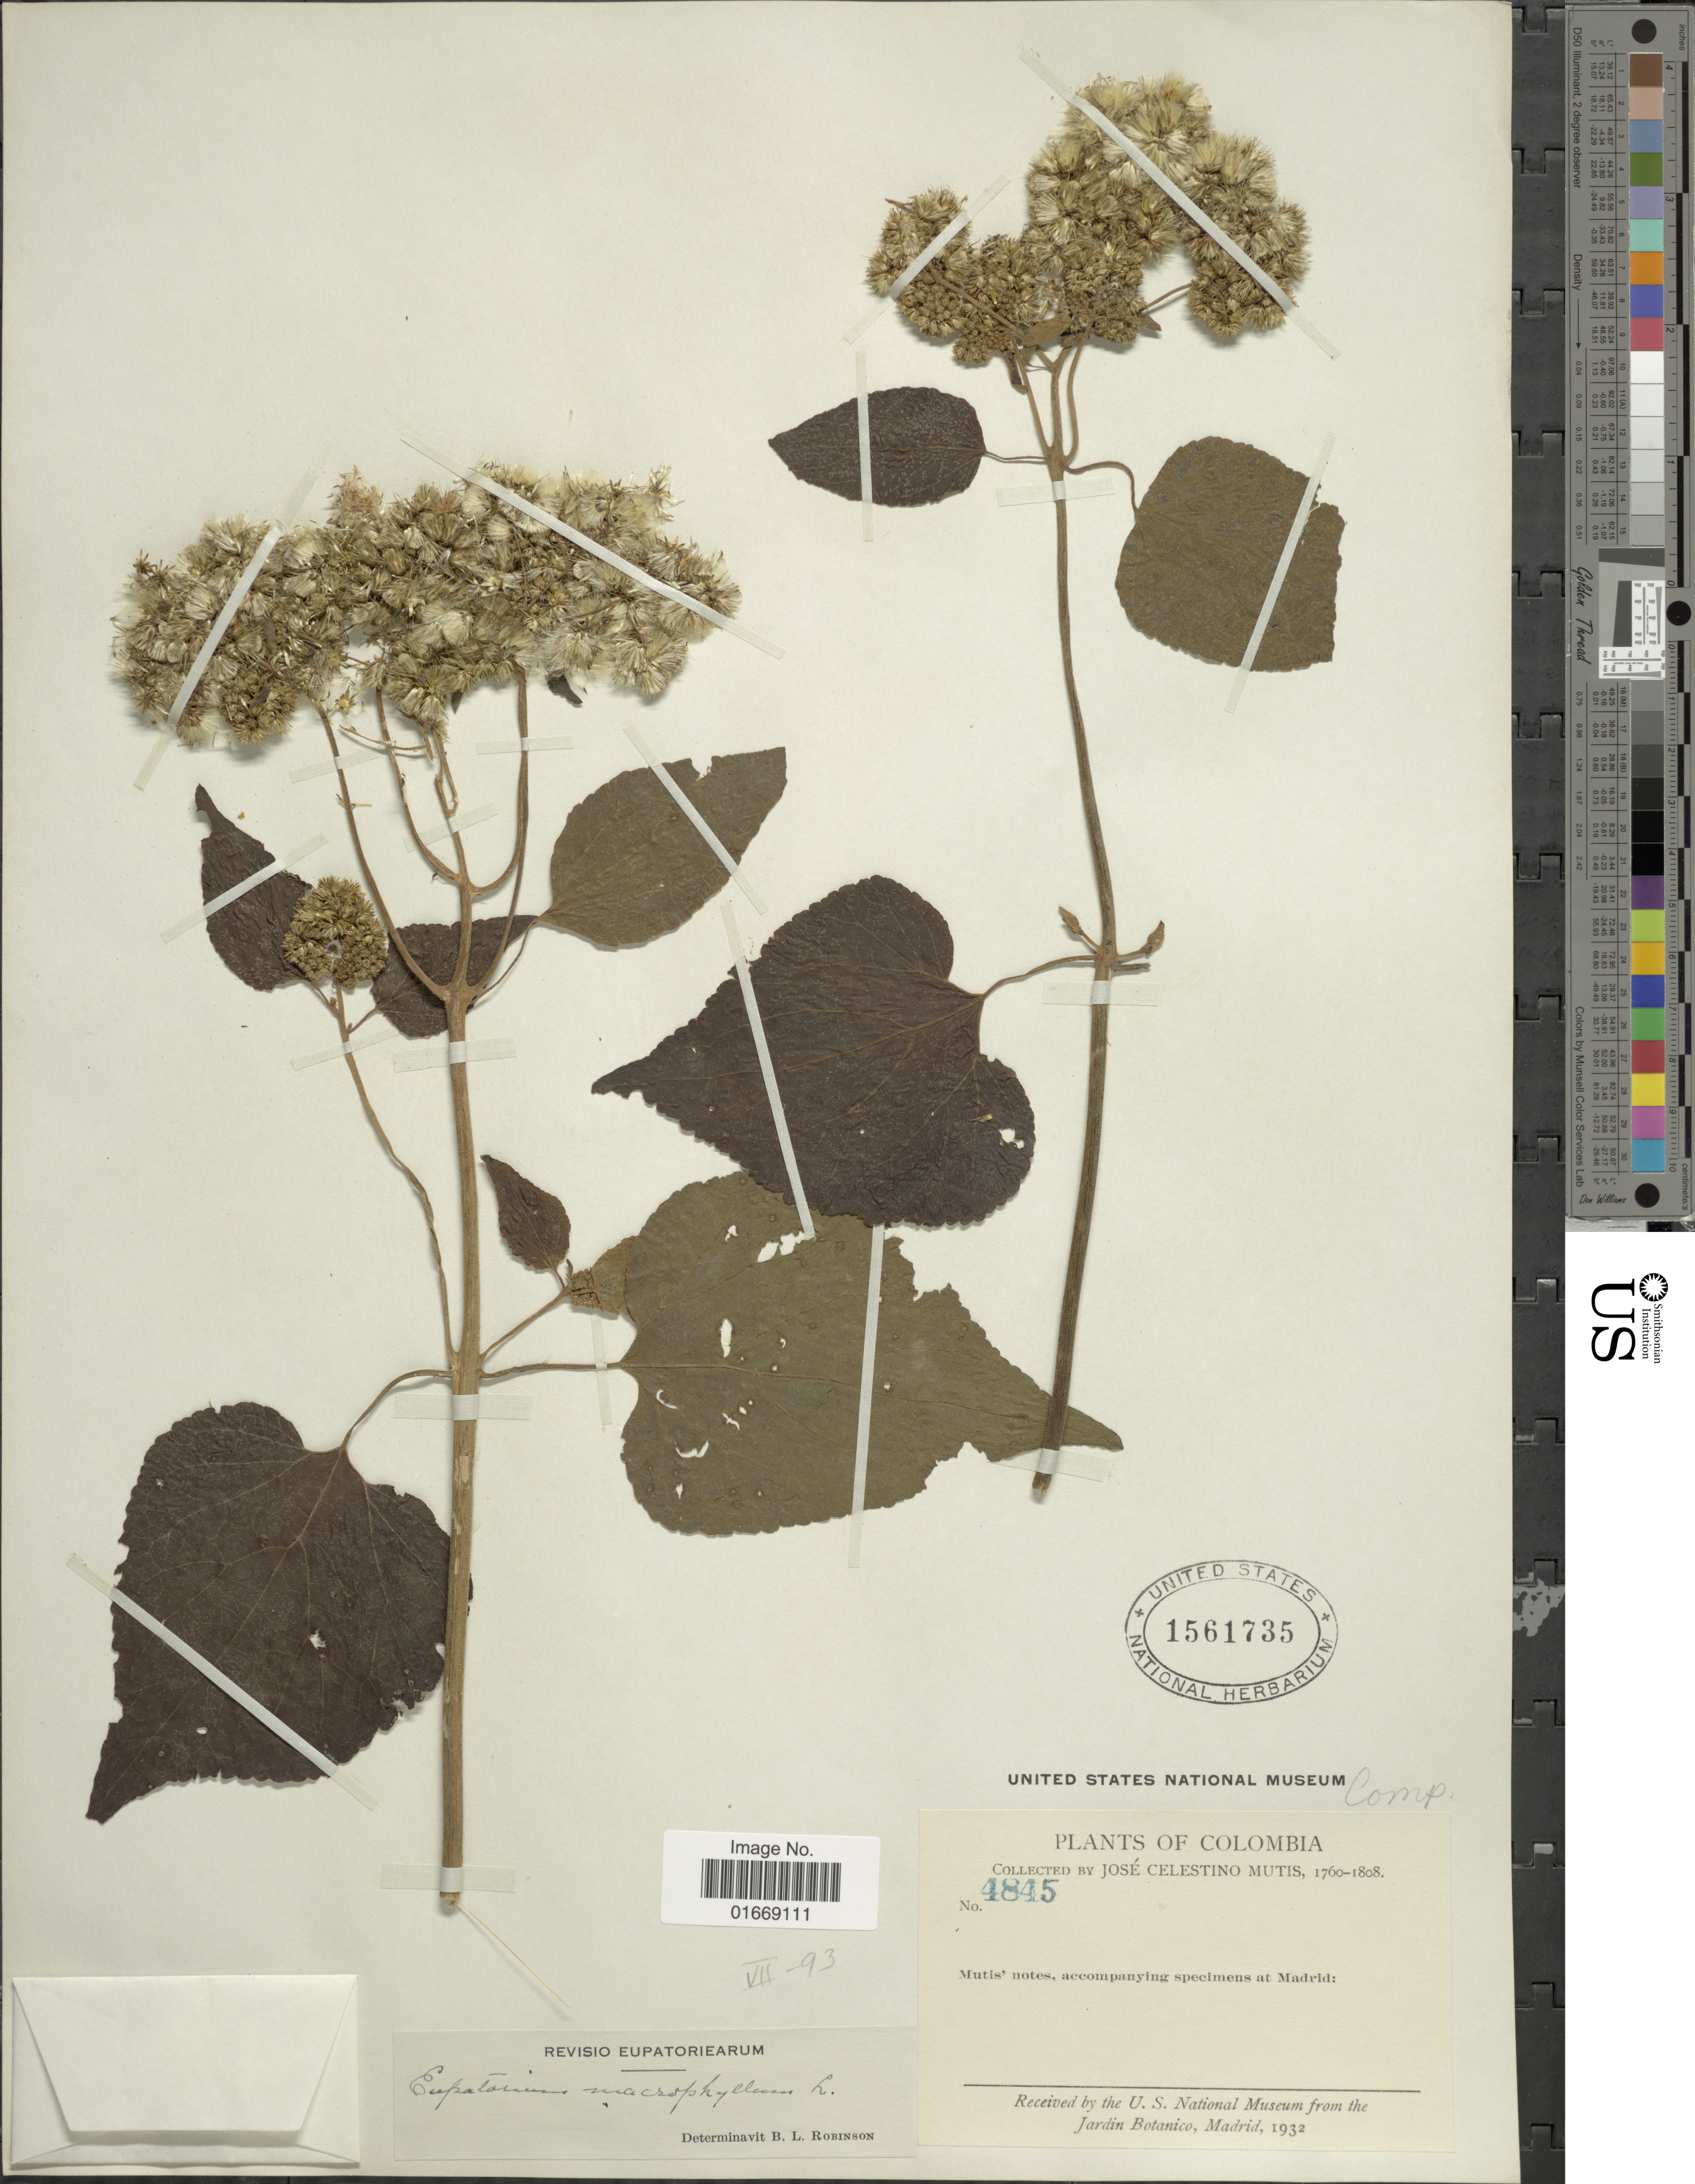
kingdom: Plantae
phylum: Tracheophyta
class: Magnoliopsida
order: Asterales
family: Asteraceae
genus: Hebeclinium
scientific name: Hebeclinium macrophyllum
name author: (L.) DC.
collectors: J. C. B. Mutis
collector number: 4845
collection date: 1760/1808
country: Colombia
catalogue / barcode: US 1561735